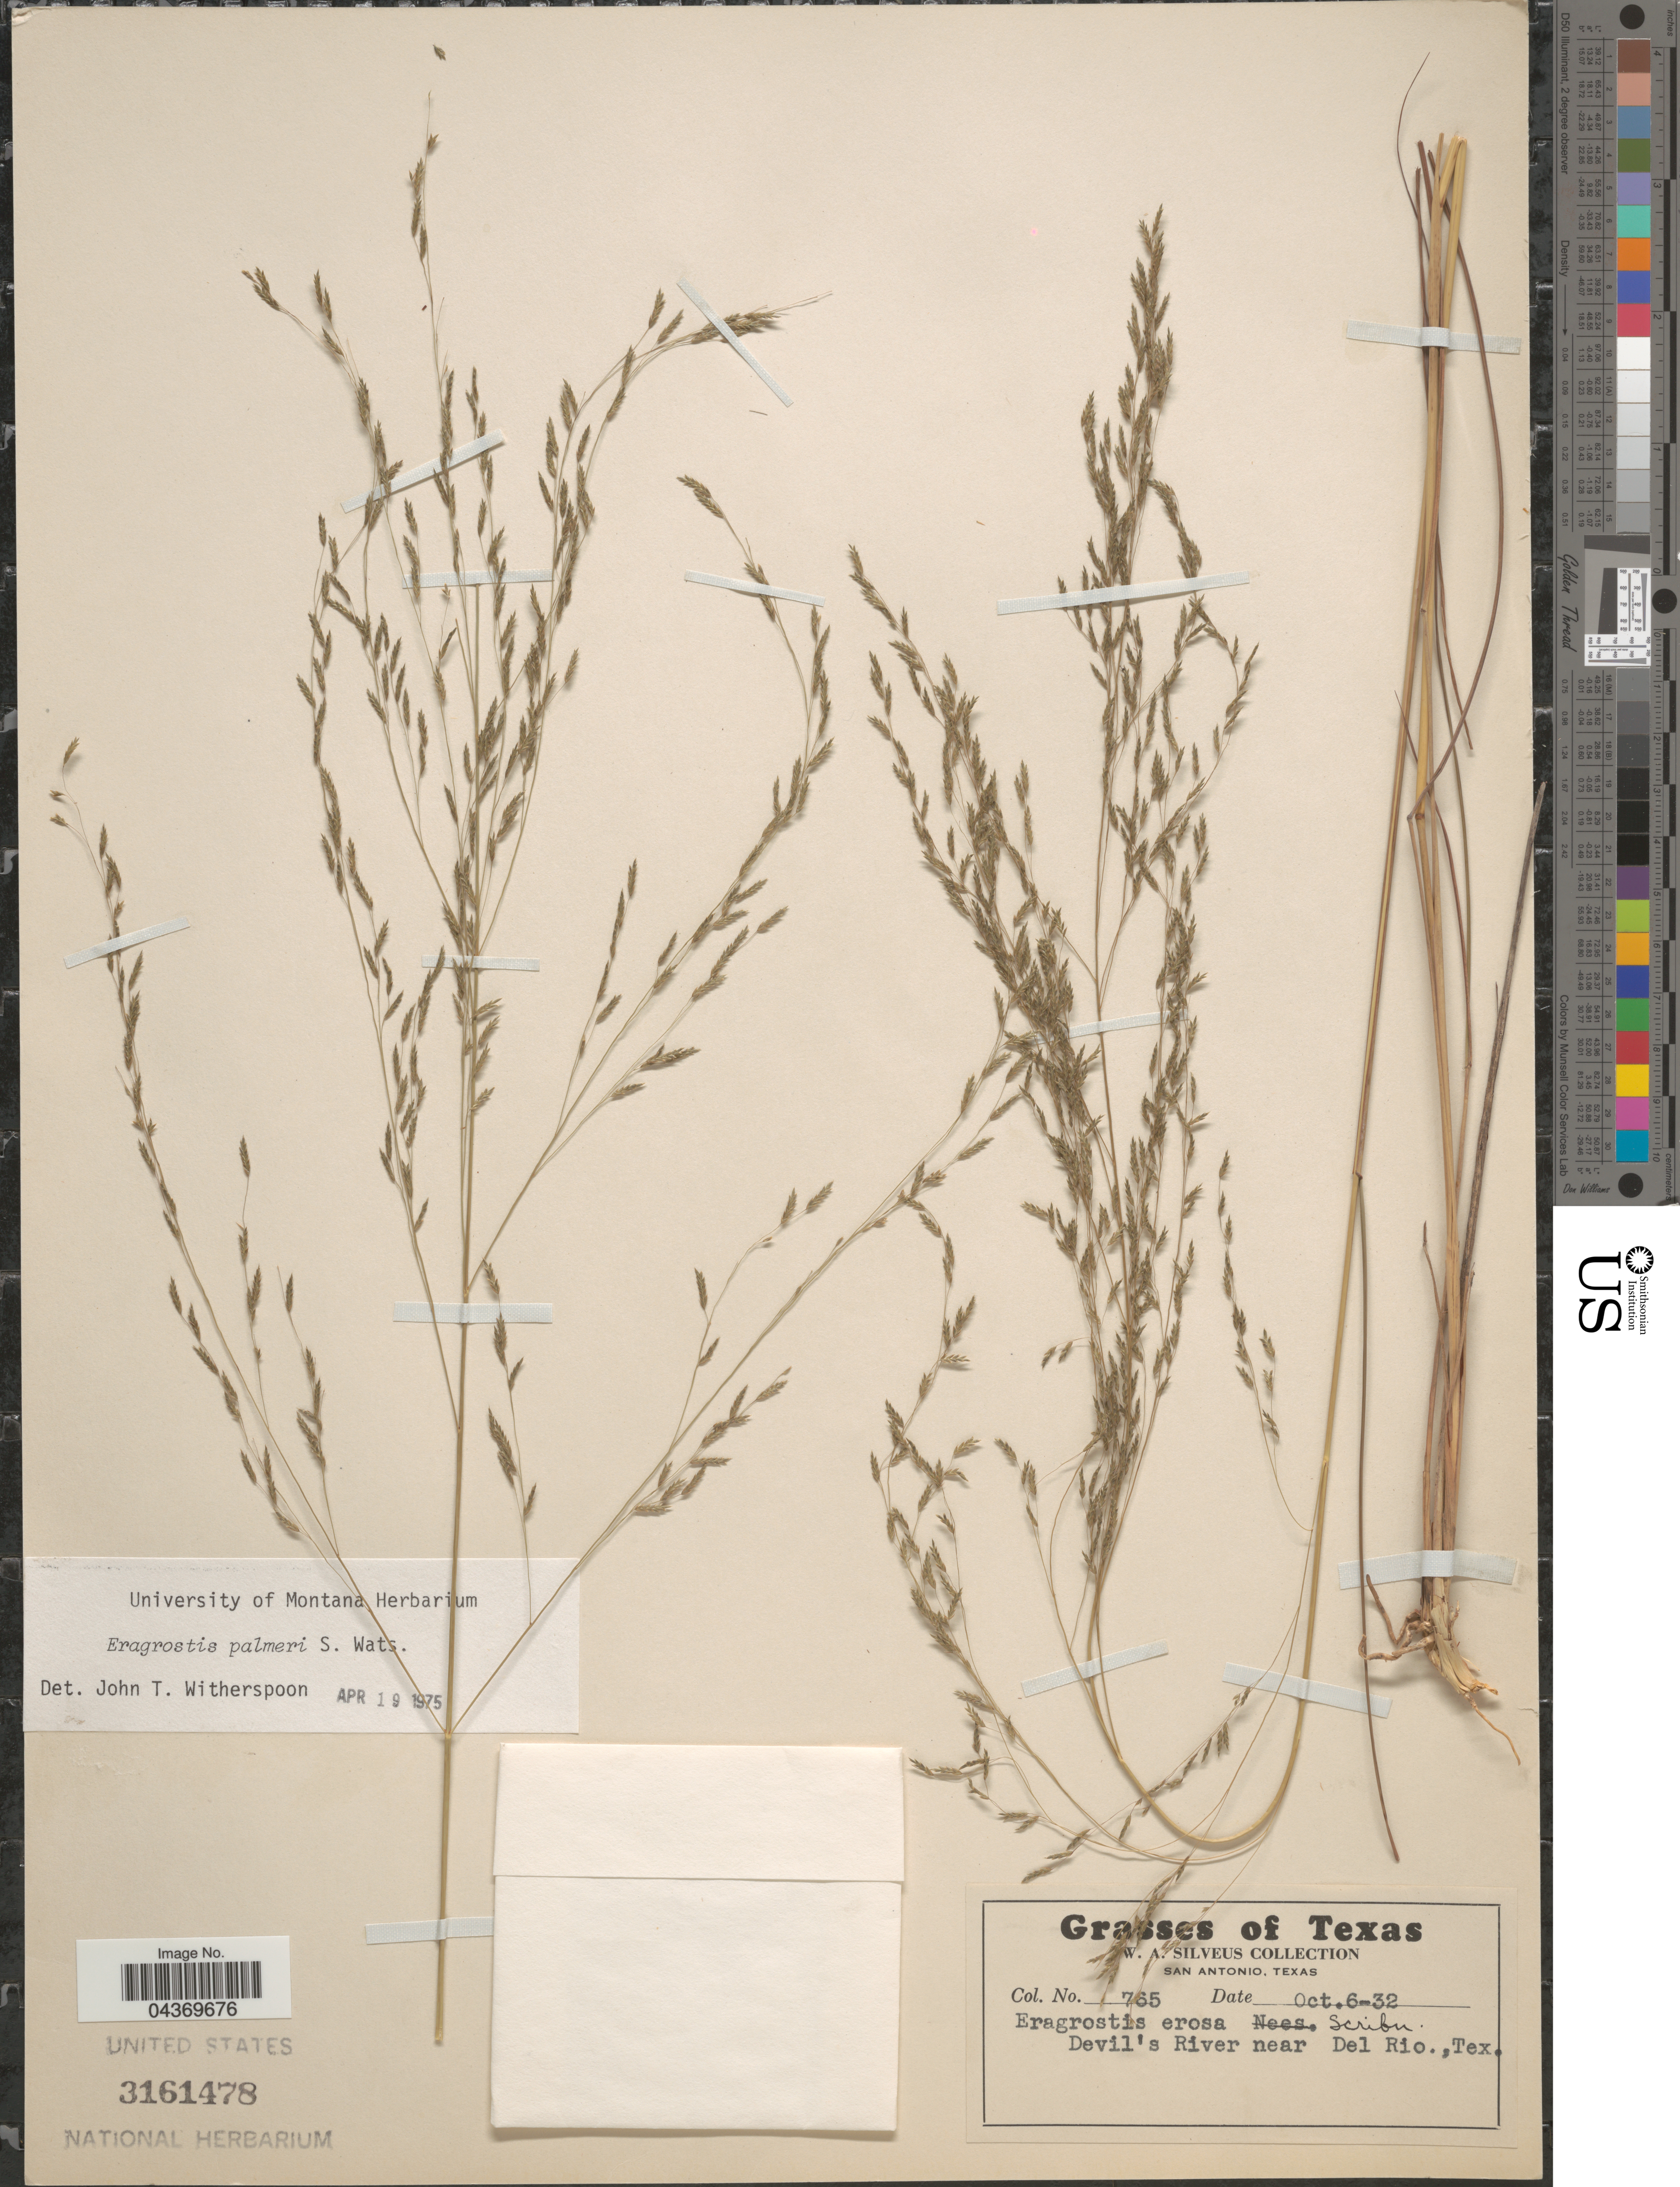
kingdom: Plantae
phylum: Tracheophyta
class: Liliopsida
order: Poales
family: Poaceae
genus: Eragrostis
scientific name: Eragrostis palmeri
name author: S. Watson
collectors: W. Silveus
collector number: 765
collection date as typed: Transcribed d/m/y: 6/10/32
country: United States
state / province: Texas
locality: Devil's River near Del Rio.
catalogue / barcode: US 3161478